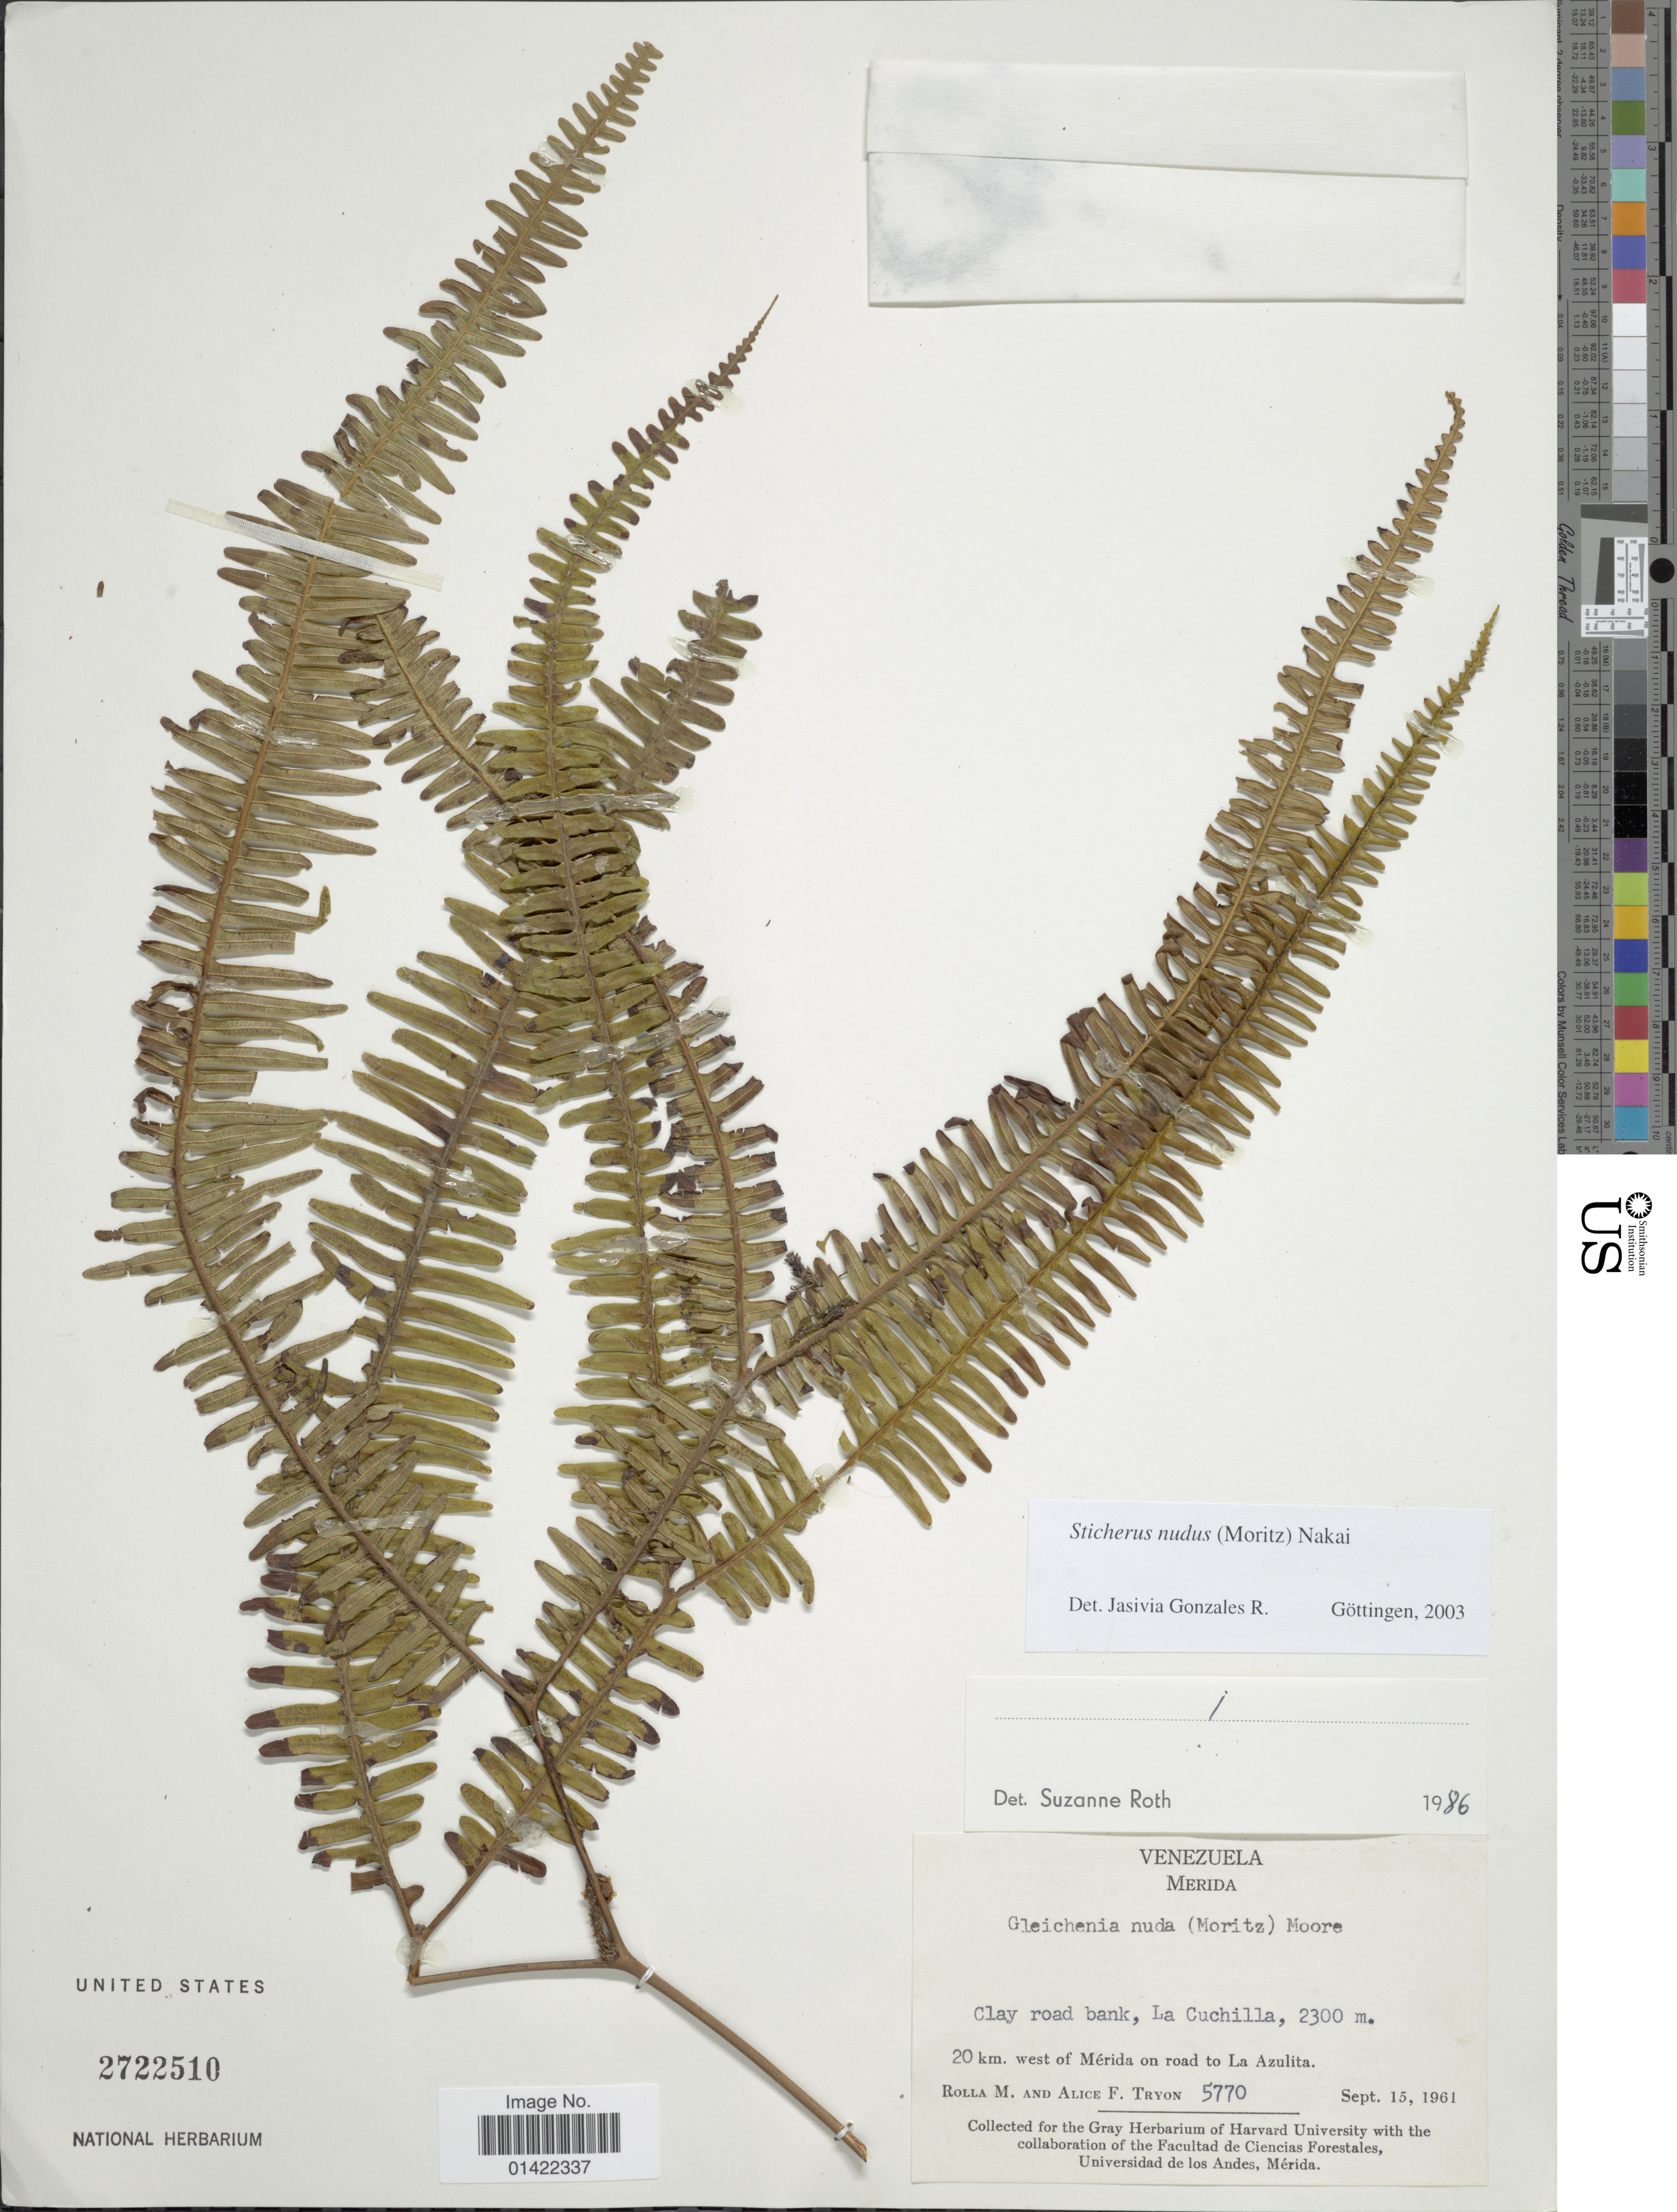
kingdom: Plantae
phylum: Tracheophyta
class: Polypodiopsida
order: Gleicheniales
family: Gleicheniaceae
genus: Sticherus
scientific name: Sticherus nudus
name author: (Moritz ex Reichardt) Nakai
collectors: R. M. Tryon & A. F. Tryon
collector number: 5770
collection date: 1961-09-15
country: Venezuela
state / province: Mérida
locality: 20 km. west of Mérida on road to La Azulita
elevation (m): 2300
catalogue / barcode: US 2722510